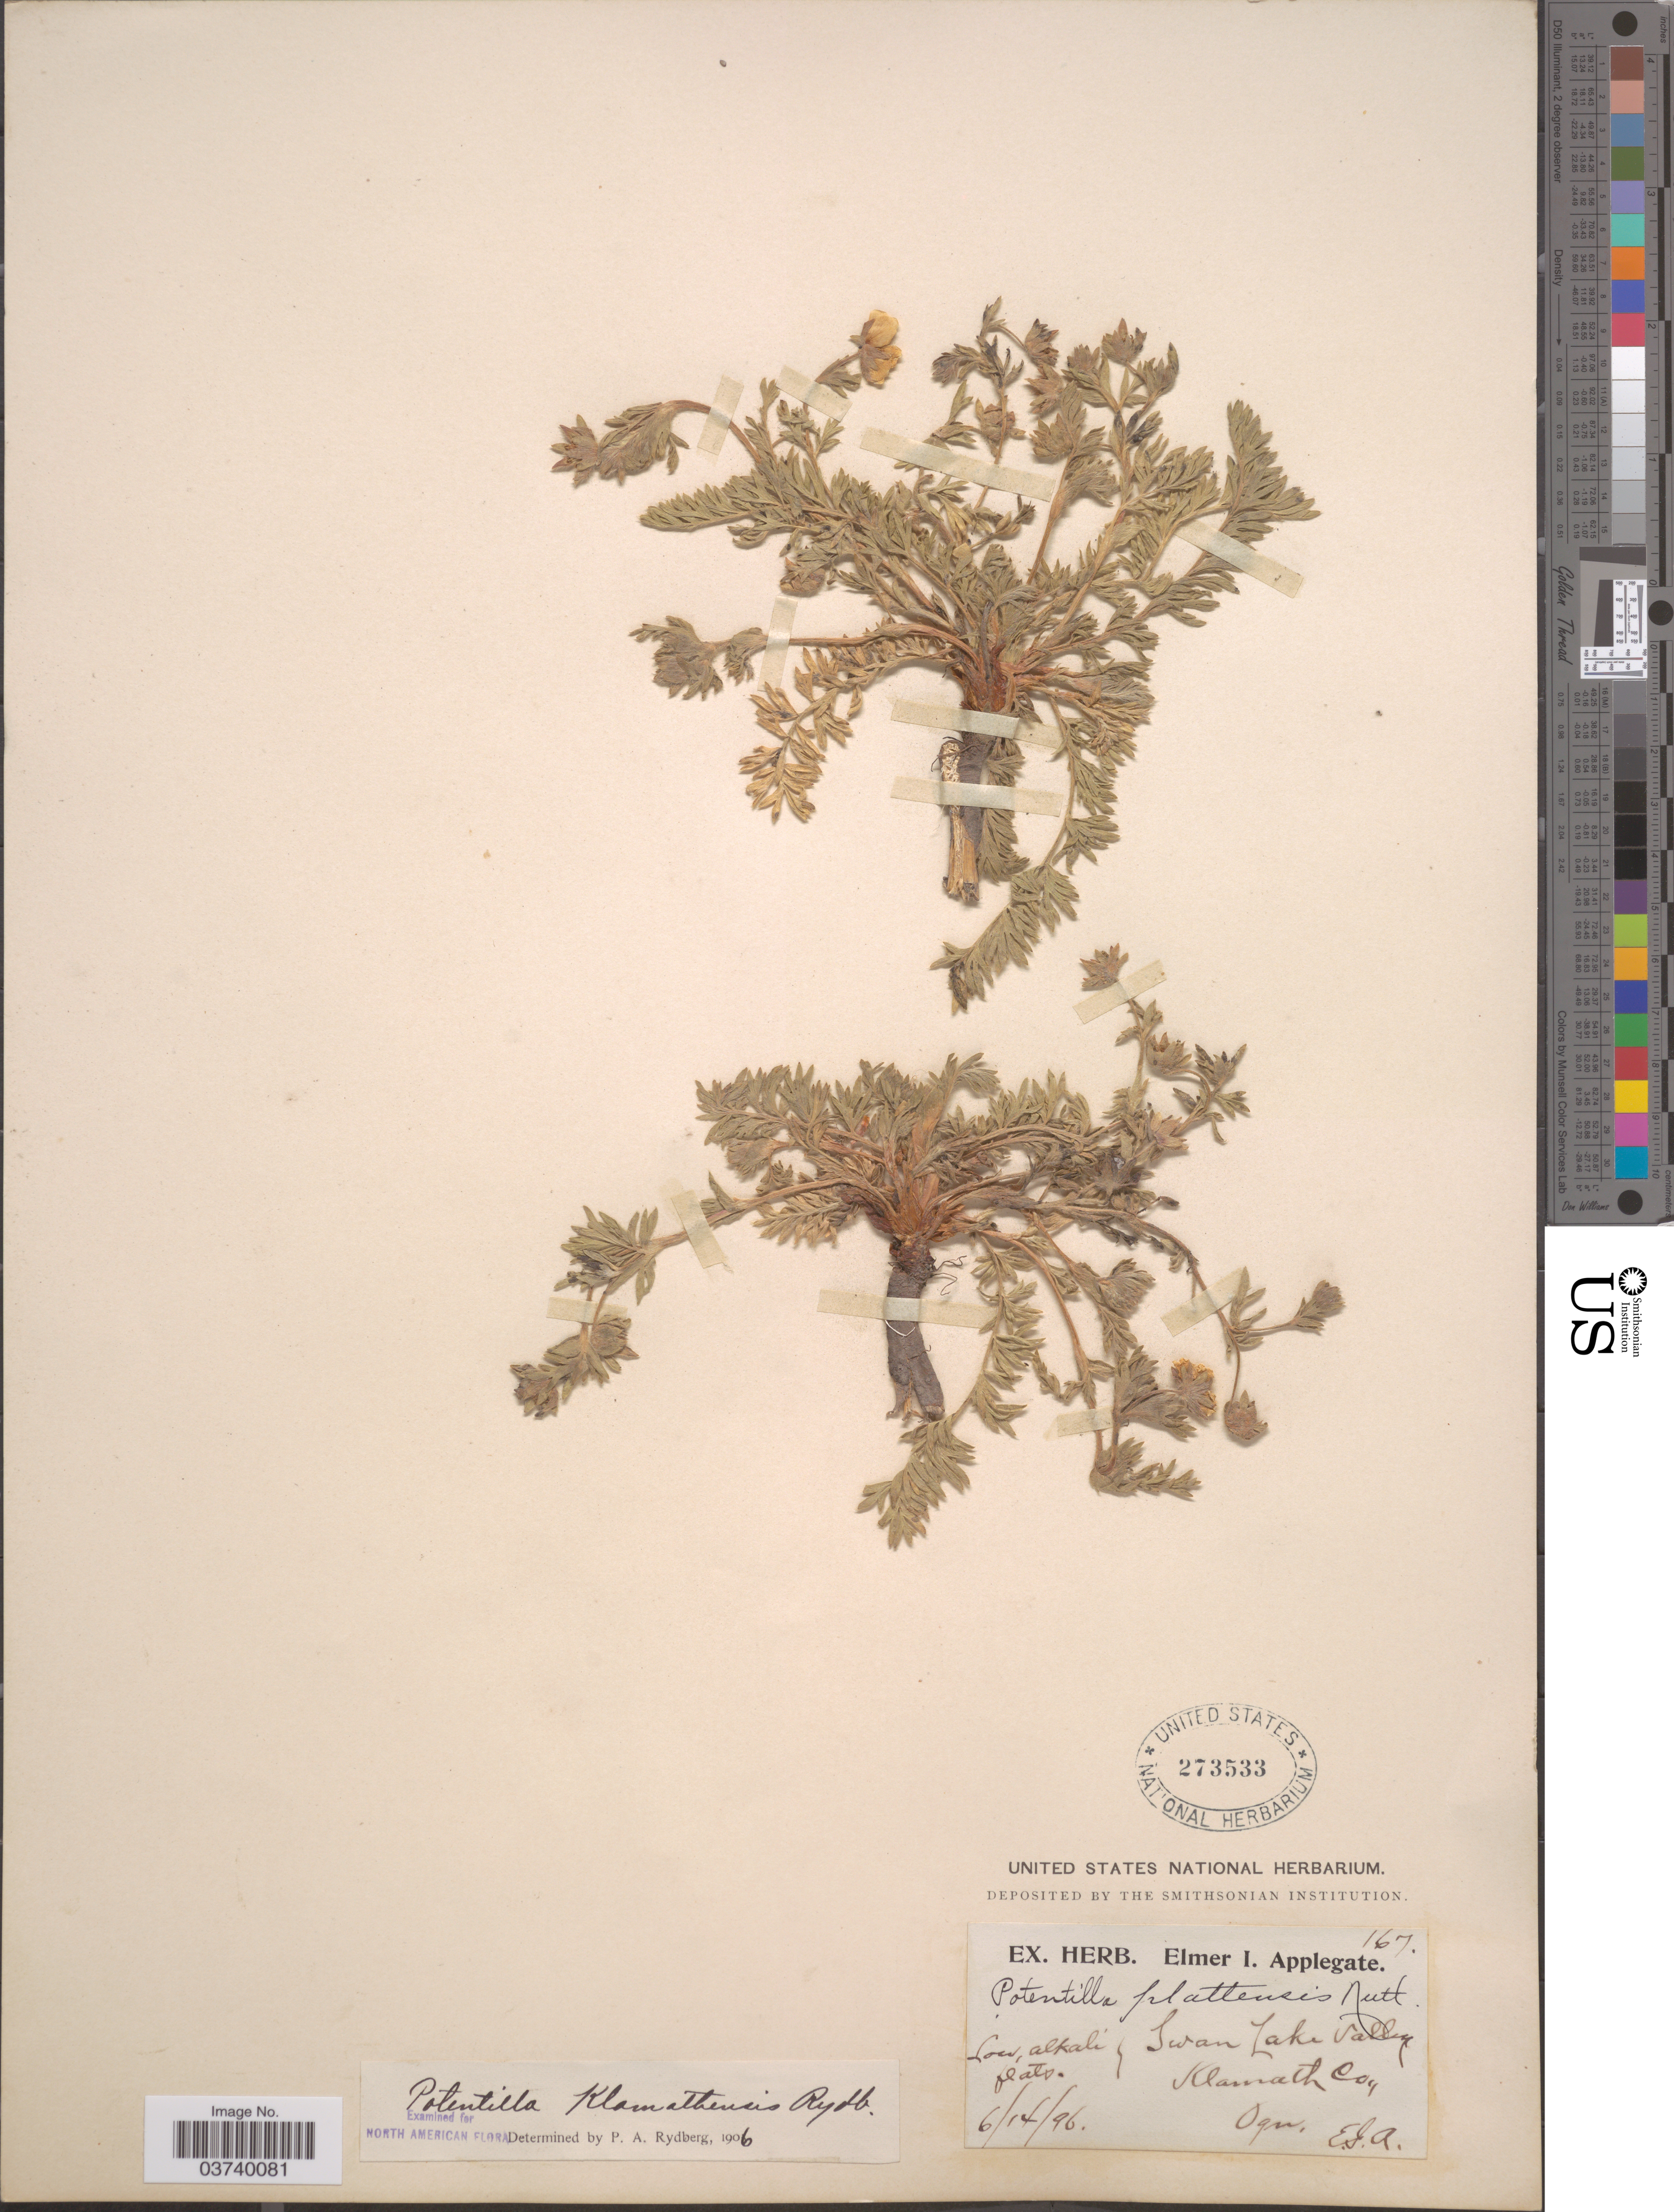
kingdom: Plantae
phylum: Tracheophyta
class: Magnoliopsida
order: Rosales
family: Rosaceae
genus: Potentilla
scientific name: Potentilla millefolia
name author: Rydb.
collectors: E. I. Applegate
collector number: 167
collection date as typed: Transcribed d/m/y: 14/6/96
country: United States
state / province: Oregon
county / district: Klamath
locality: Swan Lake Valley. Klamath Co.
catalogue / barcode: US 273533